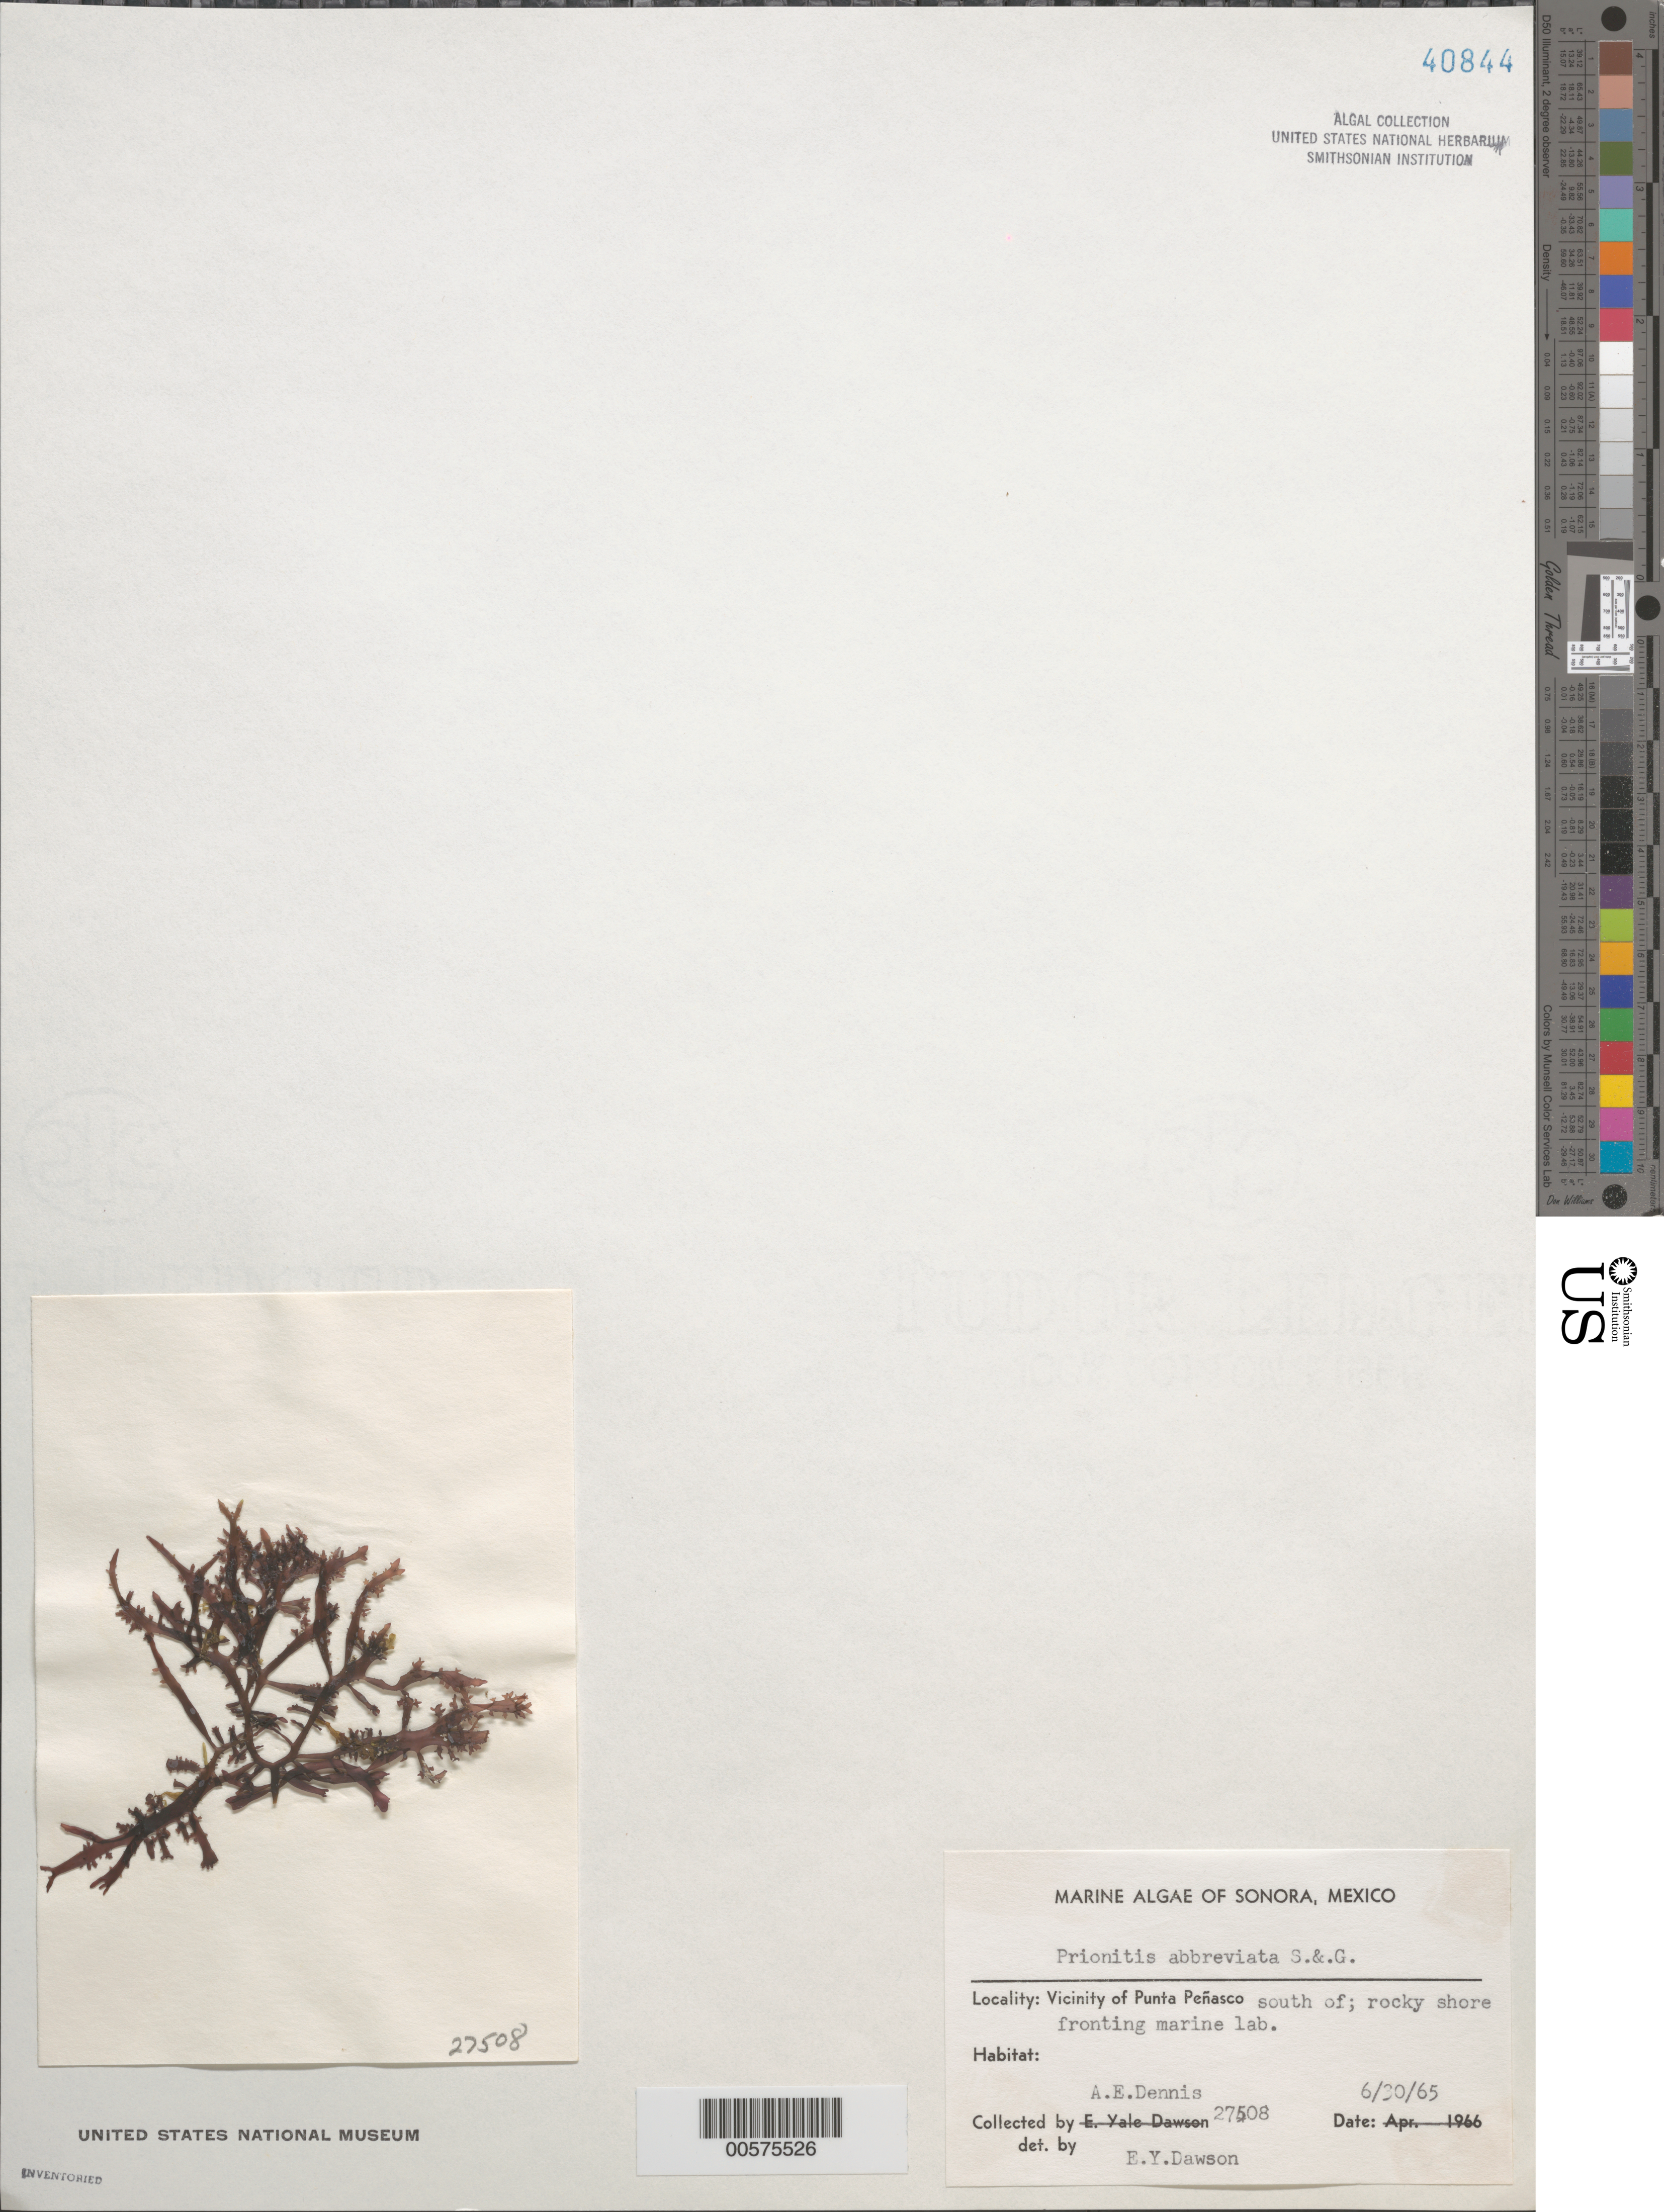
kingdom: Plantae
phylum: Rhodophyta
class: Florideophyceae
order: Cryptonemiales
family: Cryptonemiaceae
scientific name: Prionitis abbreviata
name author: Setchell & N.L. Gardner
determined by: Dawson, E. Y.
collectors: A. Dennis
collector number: EYD 27508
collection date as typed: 30 Jun 1965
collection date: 1965-06-30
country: Mexico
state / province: Sonora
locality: Marine laboratory shore, south of Punta Penasco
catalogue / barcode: US 40844